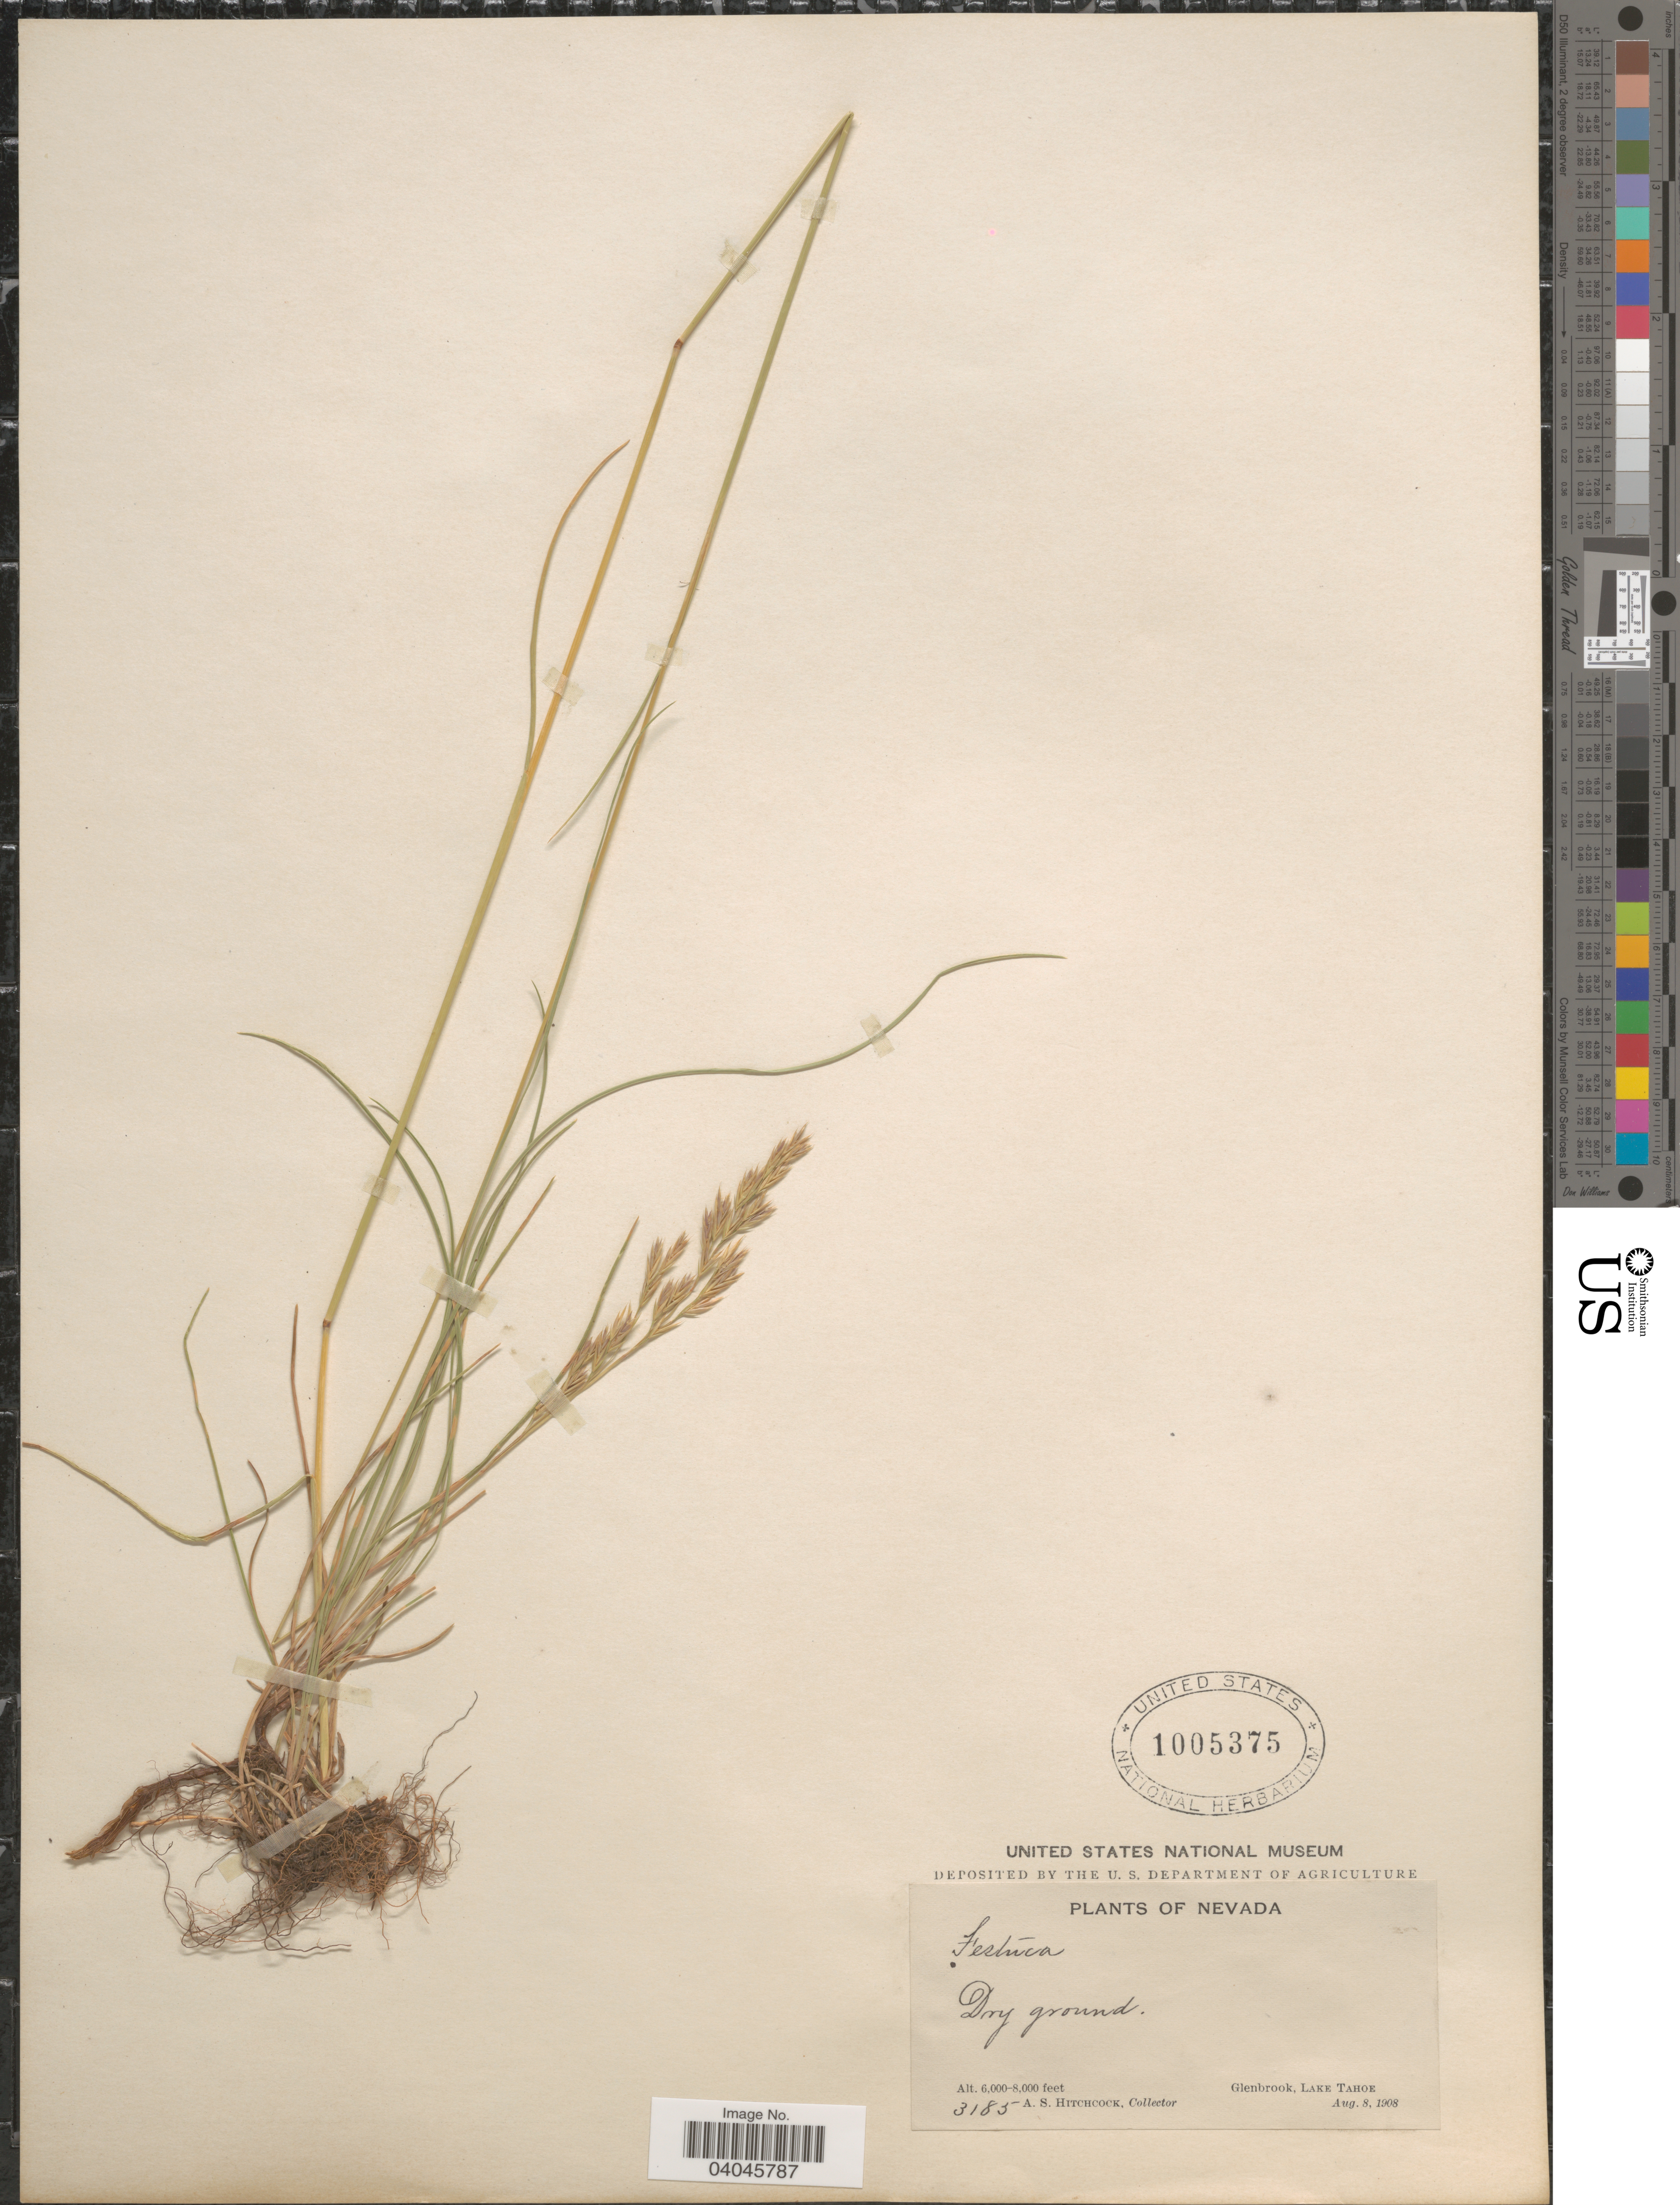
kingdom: Plantae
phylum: Tracheophyta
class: Liliopsida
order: Poales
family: Poaceae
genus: Festuca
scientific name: Festuca rubra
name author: L.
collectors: A. S. Hitchcock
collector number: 3185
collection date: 1908-08-08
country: United States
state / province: Nevada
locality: Glenbrook, Lake Tahoe.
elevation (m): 1829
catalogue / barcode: US 1005375